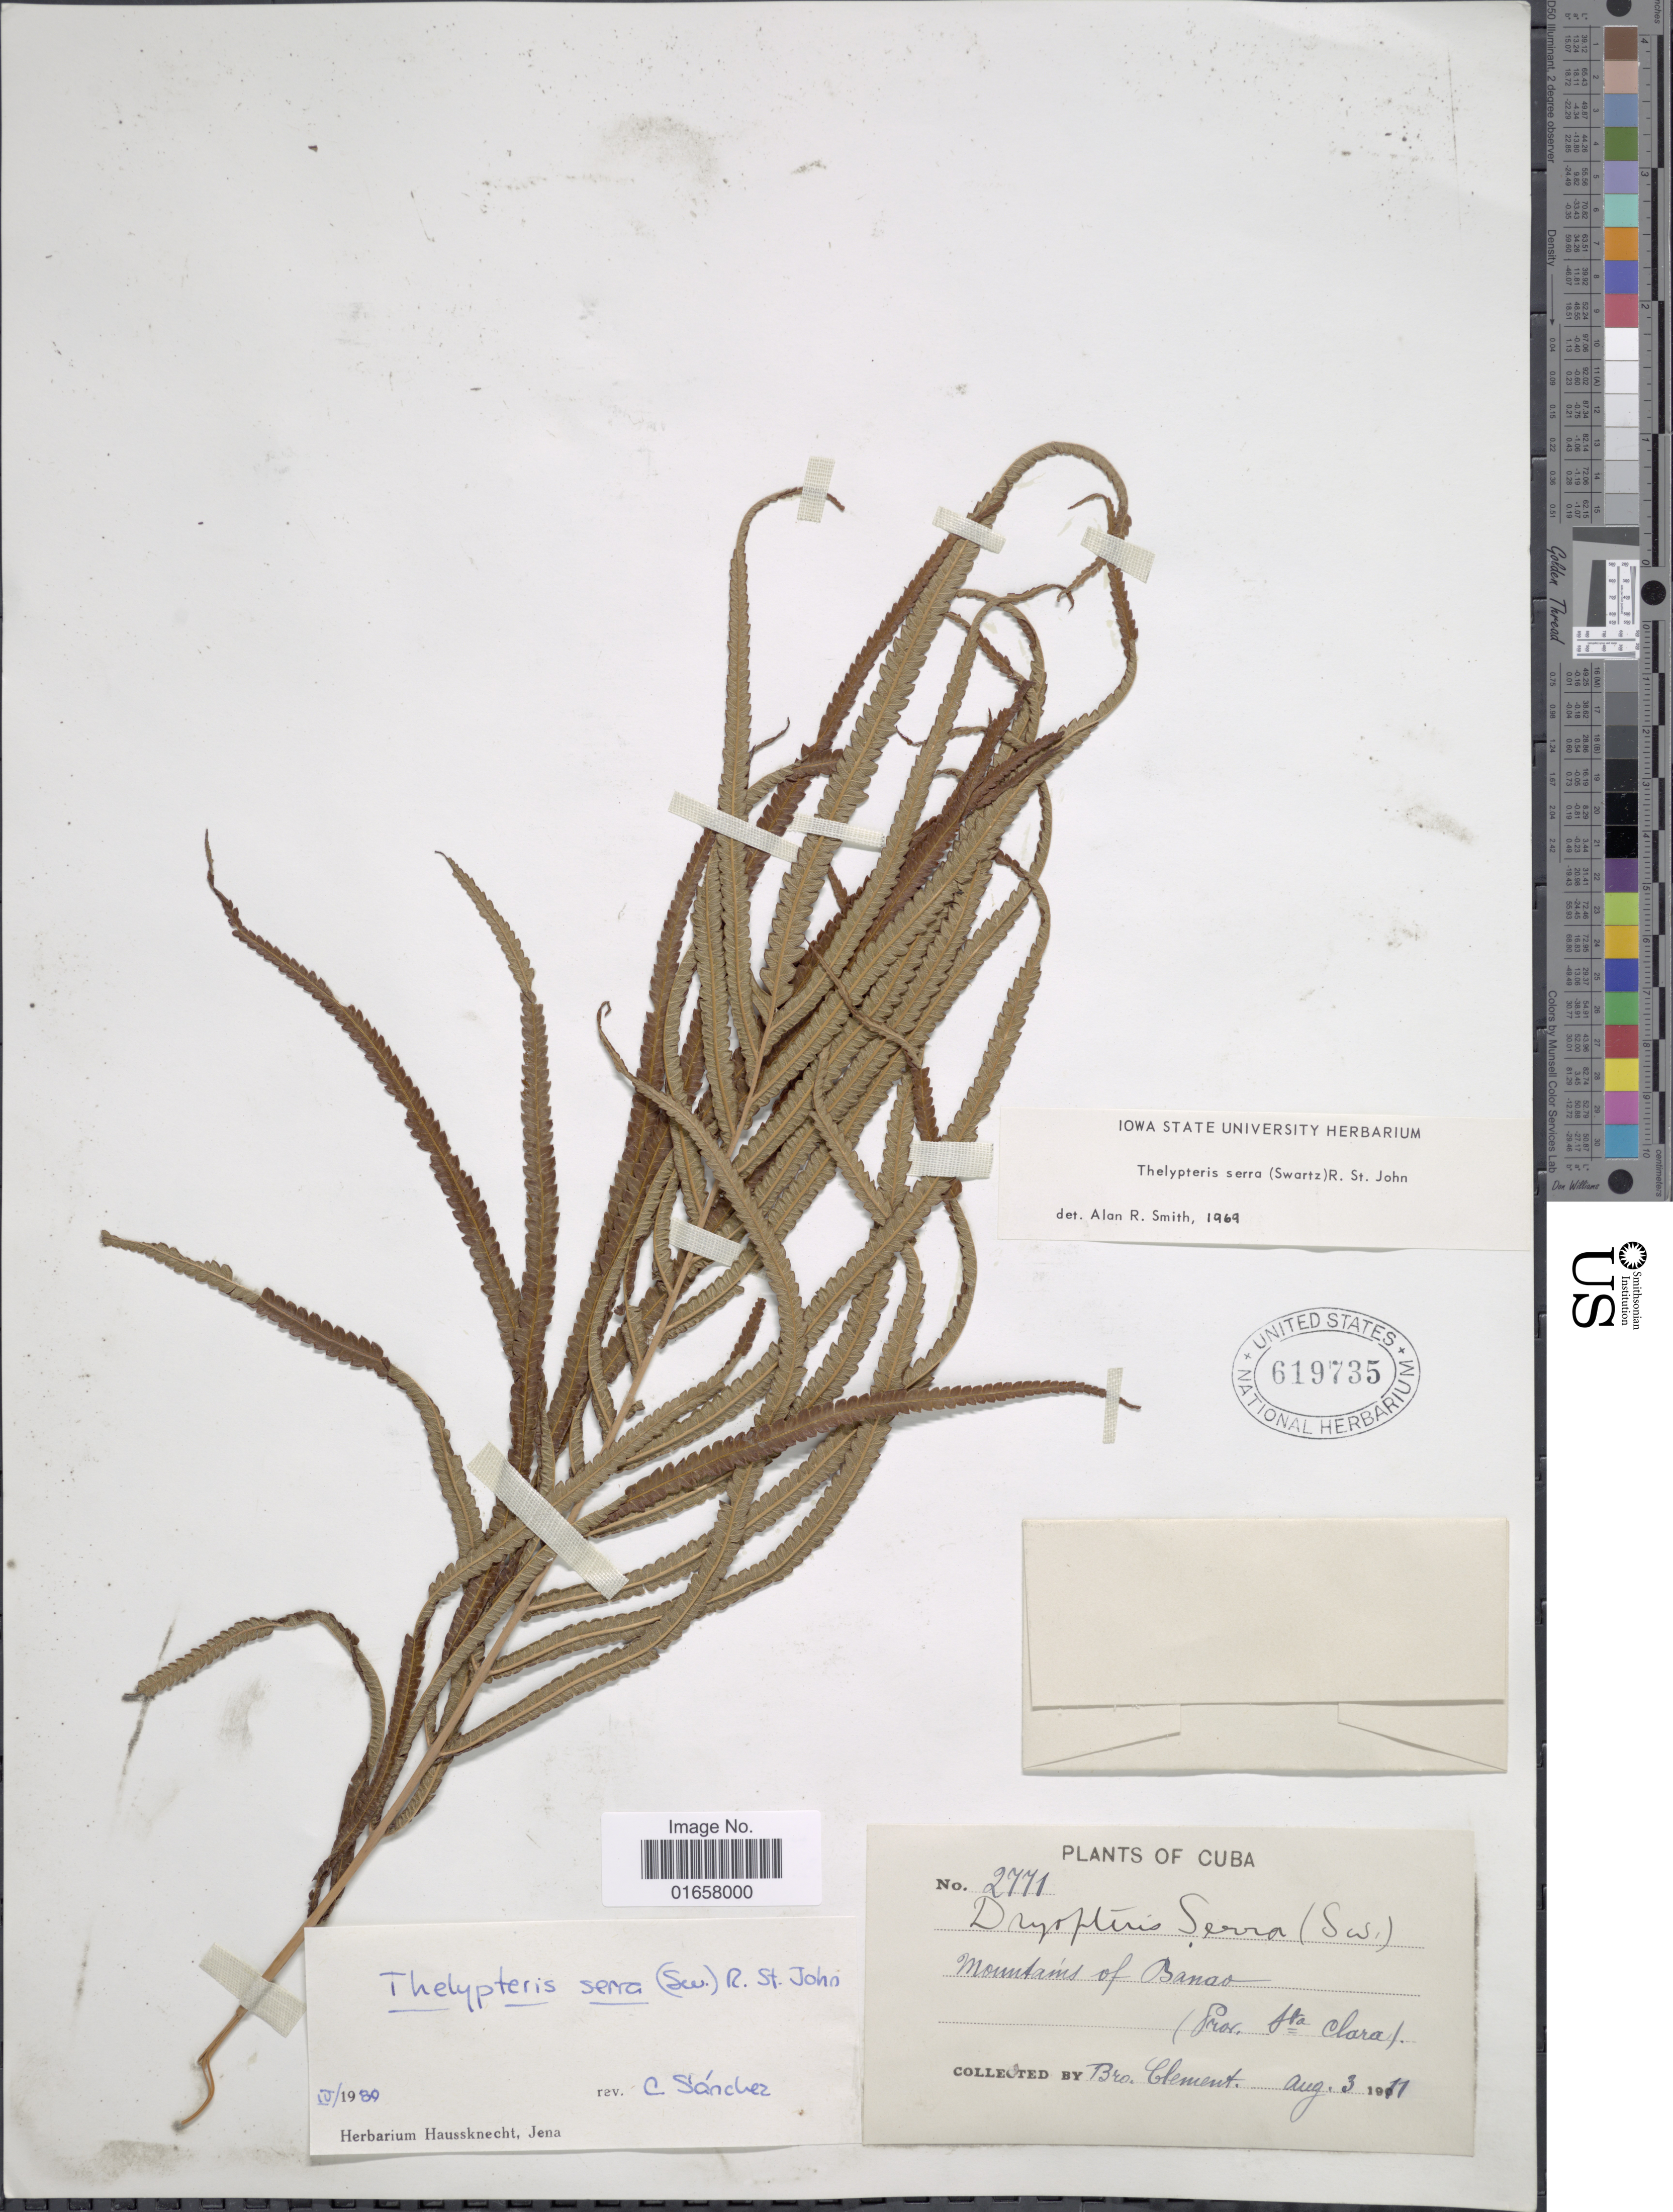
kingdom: Plantae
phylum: Tracheophyta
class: Polypodiopsida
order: Polypodiales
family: Thelypteridaceae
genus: Christella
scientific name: Christella serra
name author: (Sw.) Holttum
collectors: B. Clement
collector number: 2771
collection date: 1911-08-03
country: Cuba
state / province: Las Villas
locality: Cuba, mountains of Banao, (prov. Sta. Clara).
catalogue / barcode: US 619735